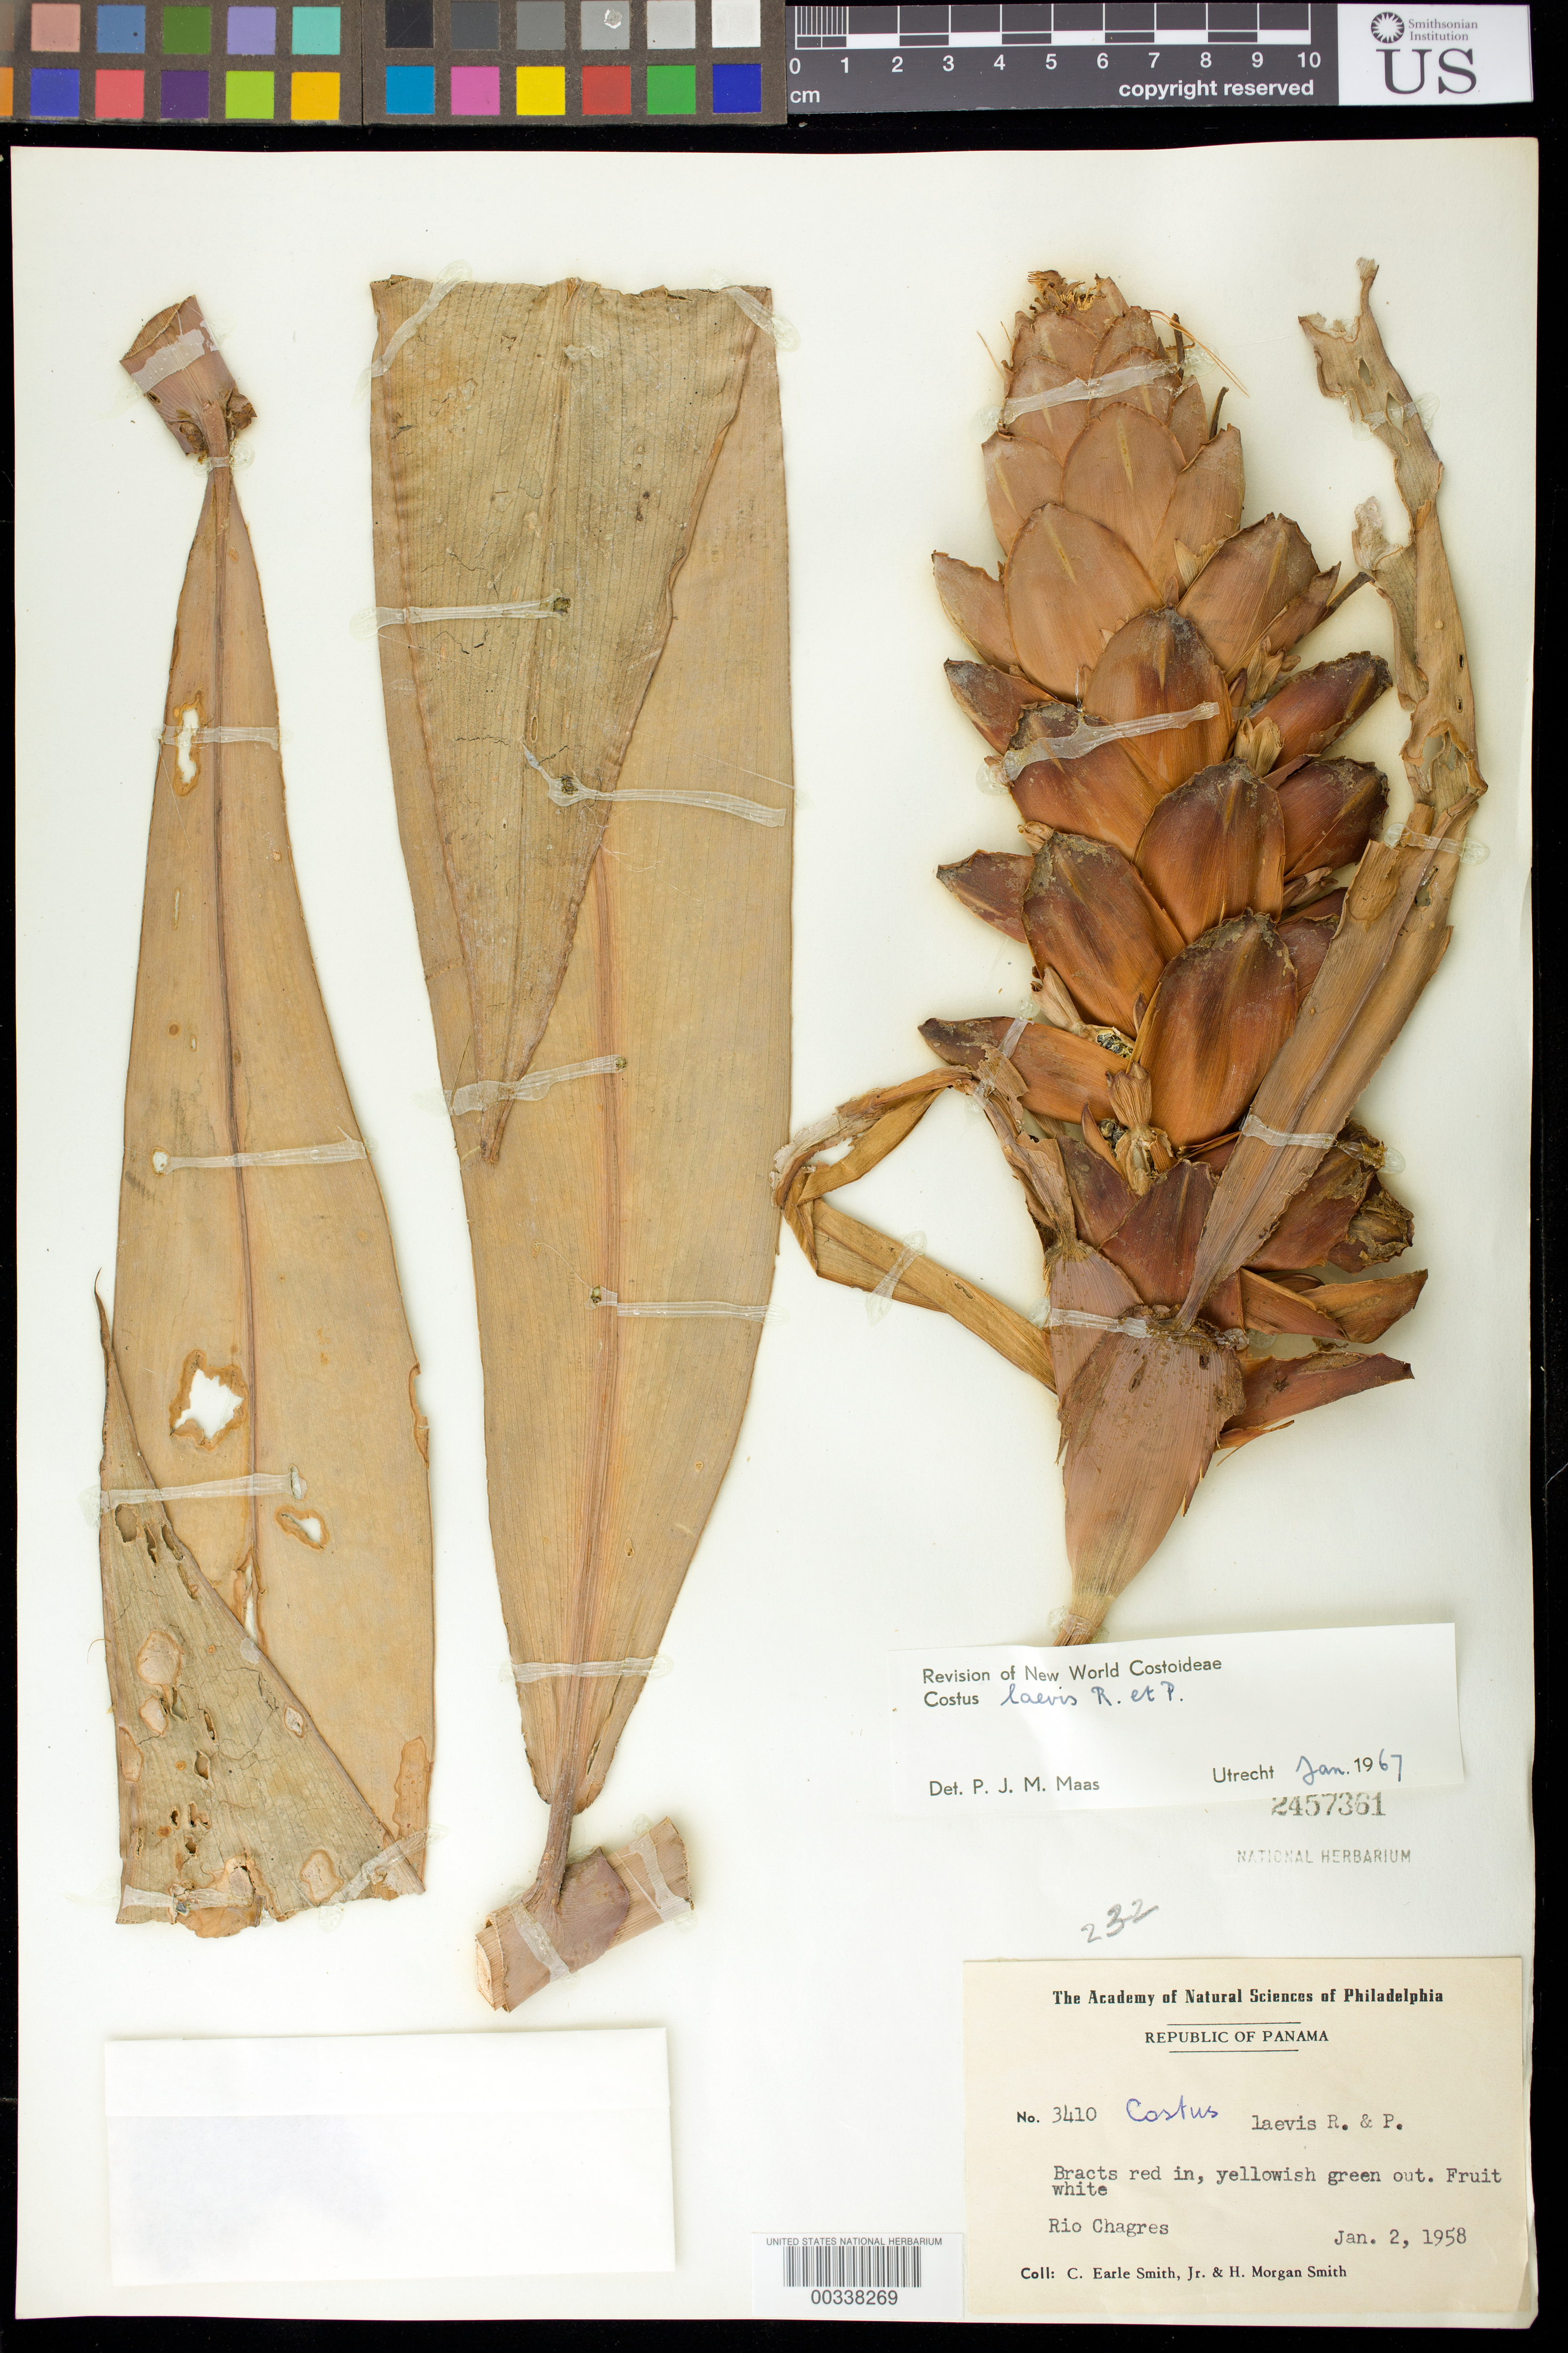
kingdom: Plantae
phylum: Tracheophyta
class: Liliopsida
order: Zingiberales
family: Costaceae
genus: Costus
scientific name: Costus laevis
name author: Ruiz & Pav.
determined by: Maas, Paul J. M.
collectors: C. E. Smith Jr. & H. M. Smith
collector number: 3410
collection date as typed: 02 Jan 1958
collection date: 1958-01-02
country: Panama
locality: Rio Chagres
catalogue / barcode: US 2457361